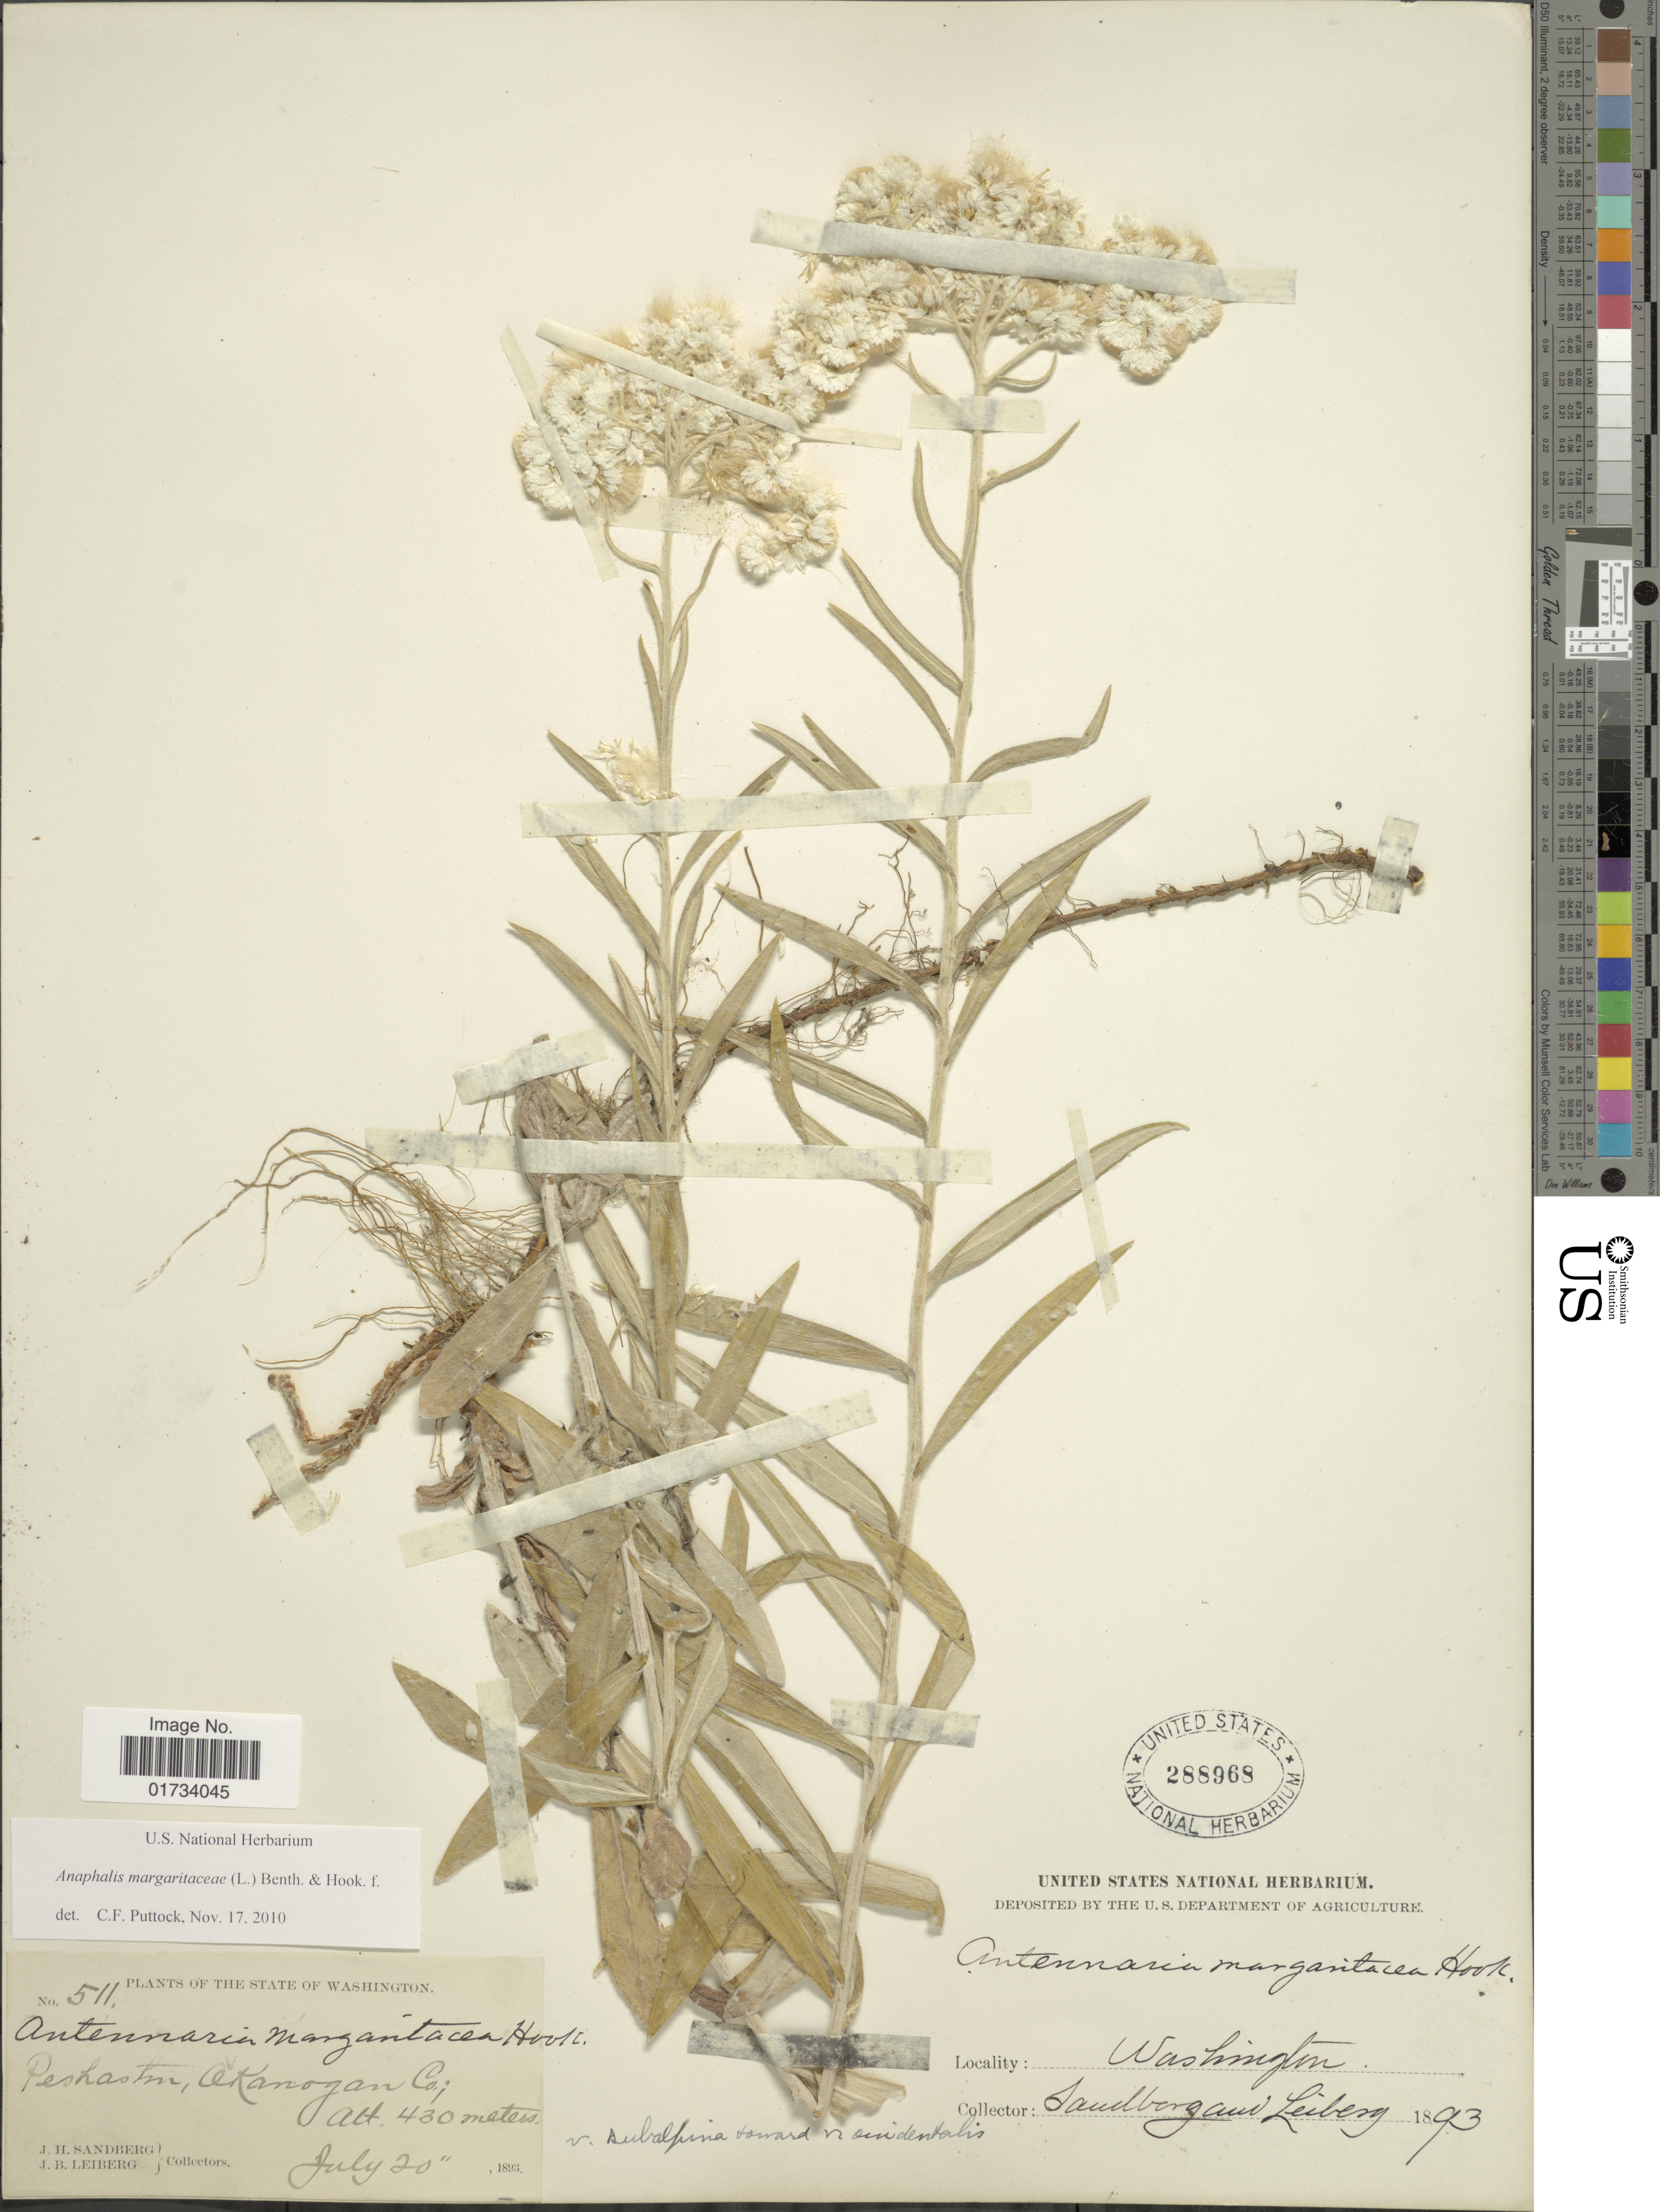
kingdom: Plantae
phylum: Tracheophyta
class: Magnoliopsida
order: Asterales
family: Asteraceae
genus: Anaphalis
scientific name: Anaphalis margaritacea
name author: (L.) Benth. & Hook. f.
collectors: J. Sanberg & J. B. Leiberg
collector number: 511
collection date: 1893-07-20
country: United States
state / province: Washington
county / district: Okanogan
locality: Peshastin, Okonogan Co.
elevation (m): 430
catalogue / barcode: US 288968